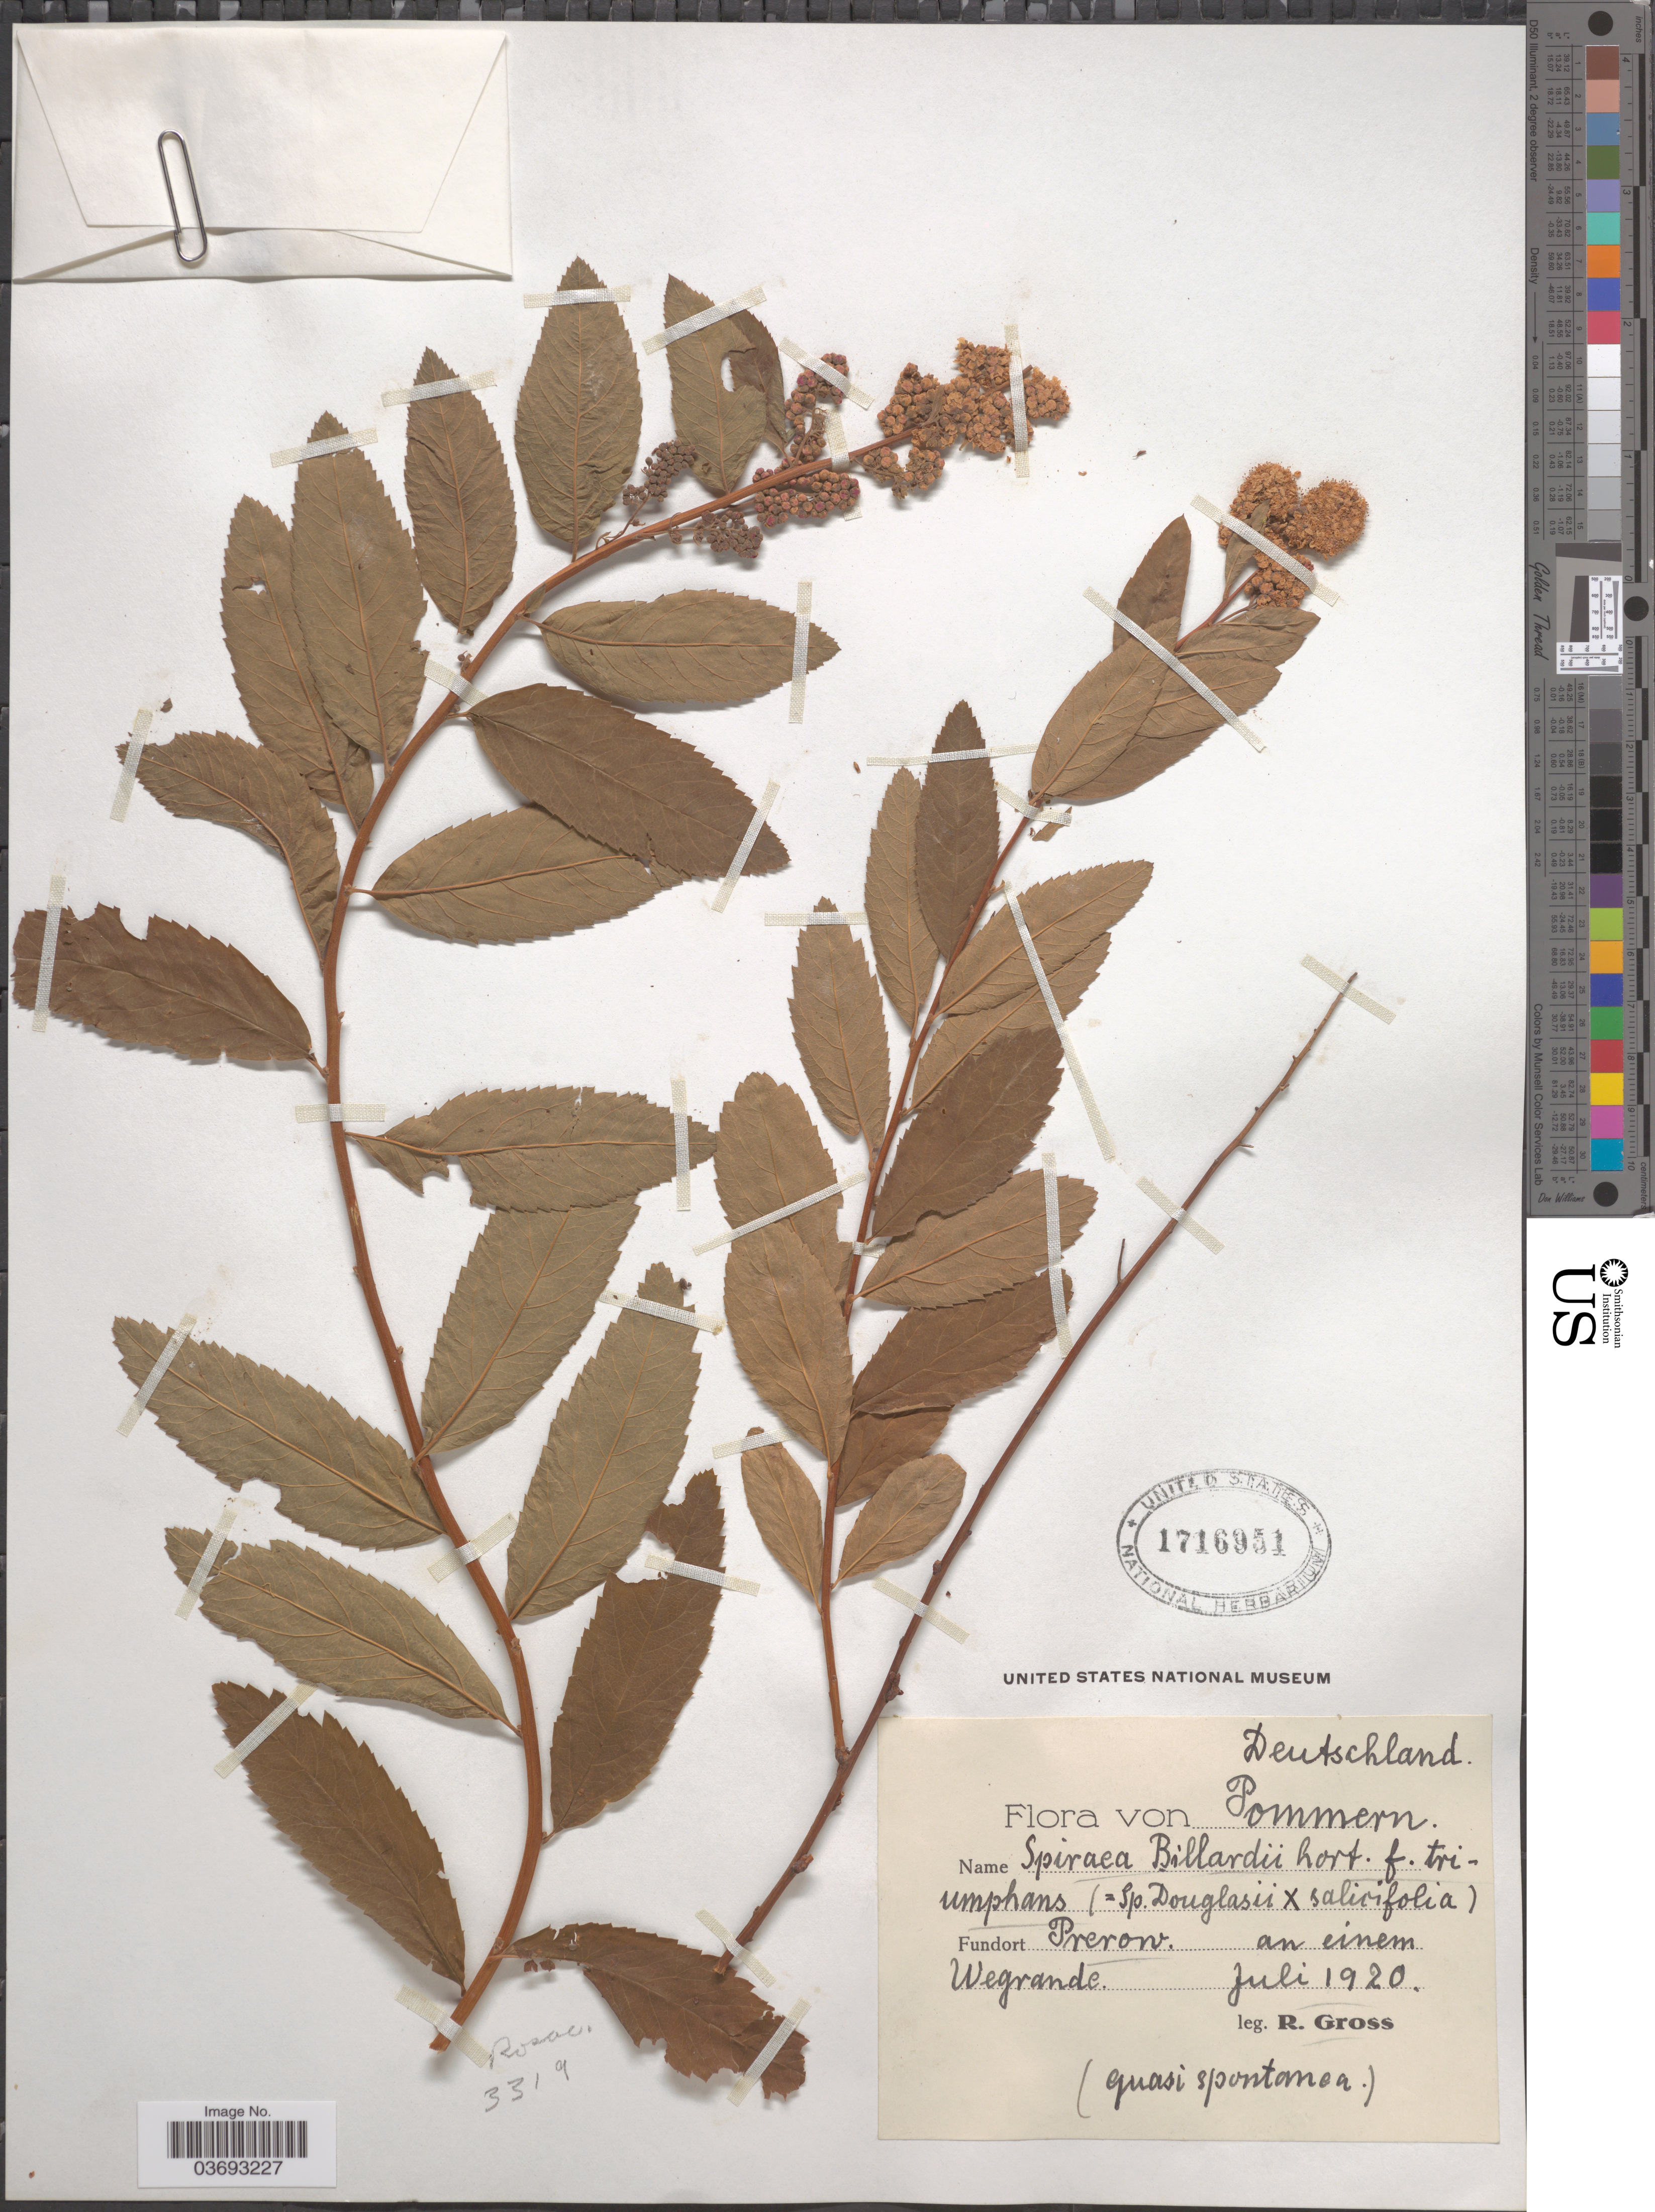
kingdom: Plantae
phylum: Tracheophyta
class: Magnoliopsida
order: Rosales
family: Rosaceae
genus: Spiraea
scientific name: Spiraea billiardii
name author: hort. ex K. Koch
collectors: R. Gross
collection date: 1920-07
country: Germany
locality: Deutschland. Pommern. prerov. an einem Wegrande.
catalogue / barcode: US 1716951